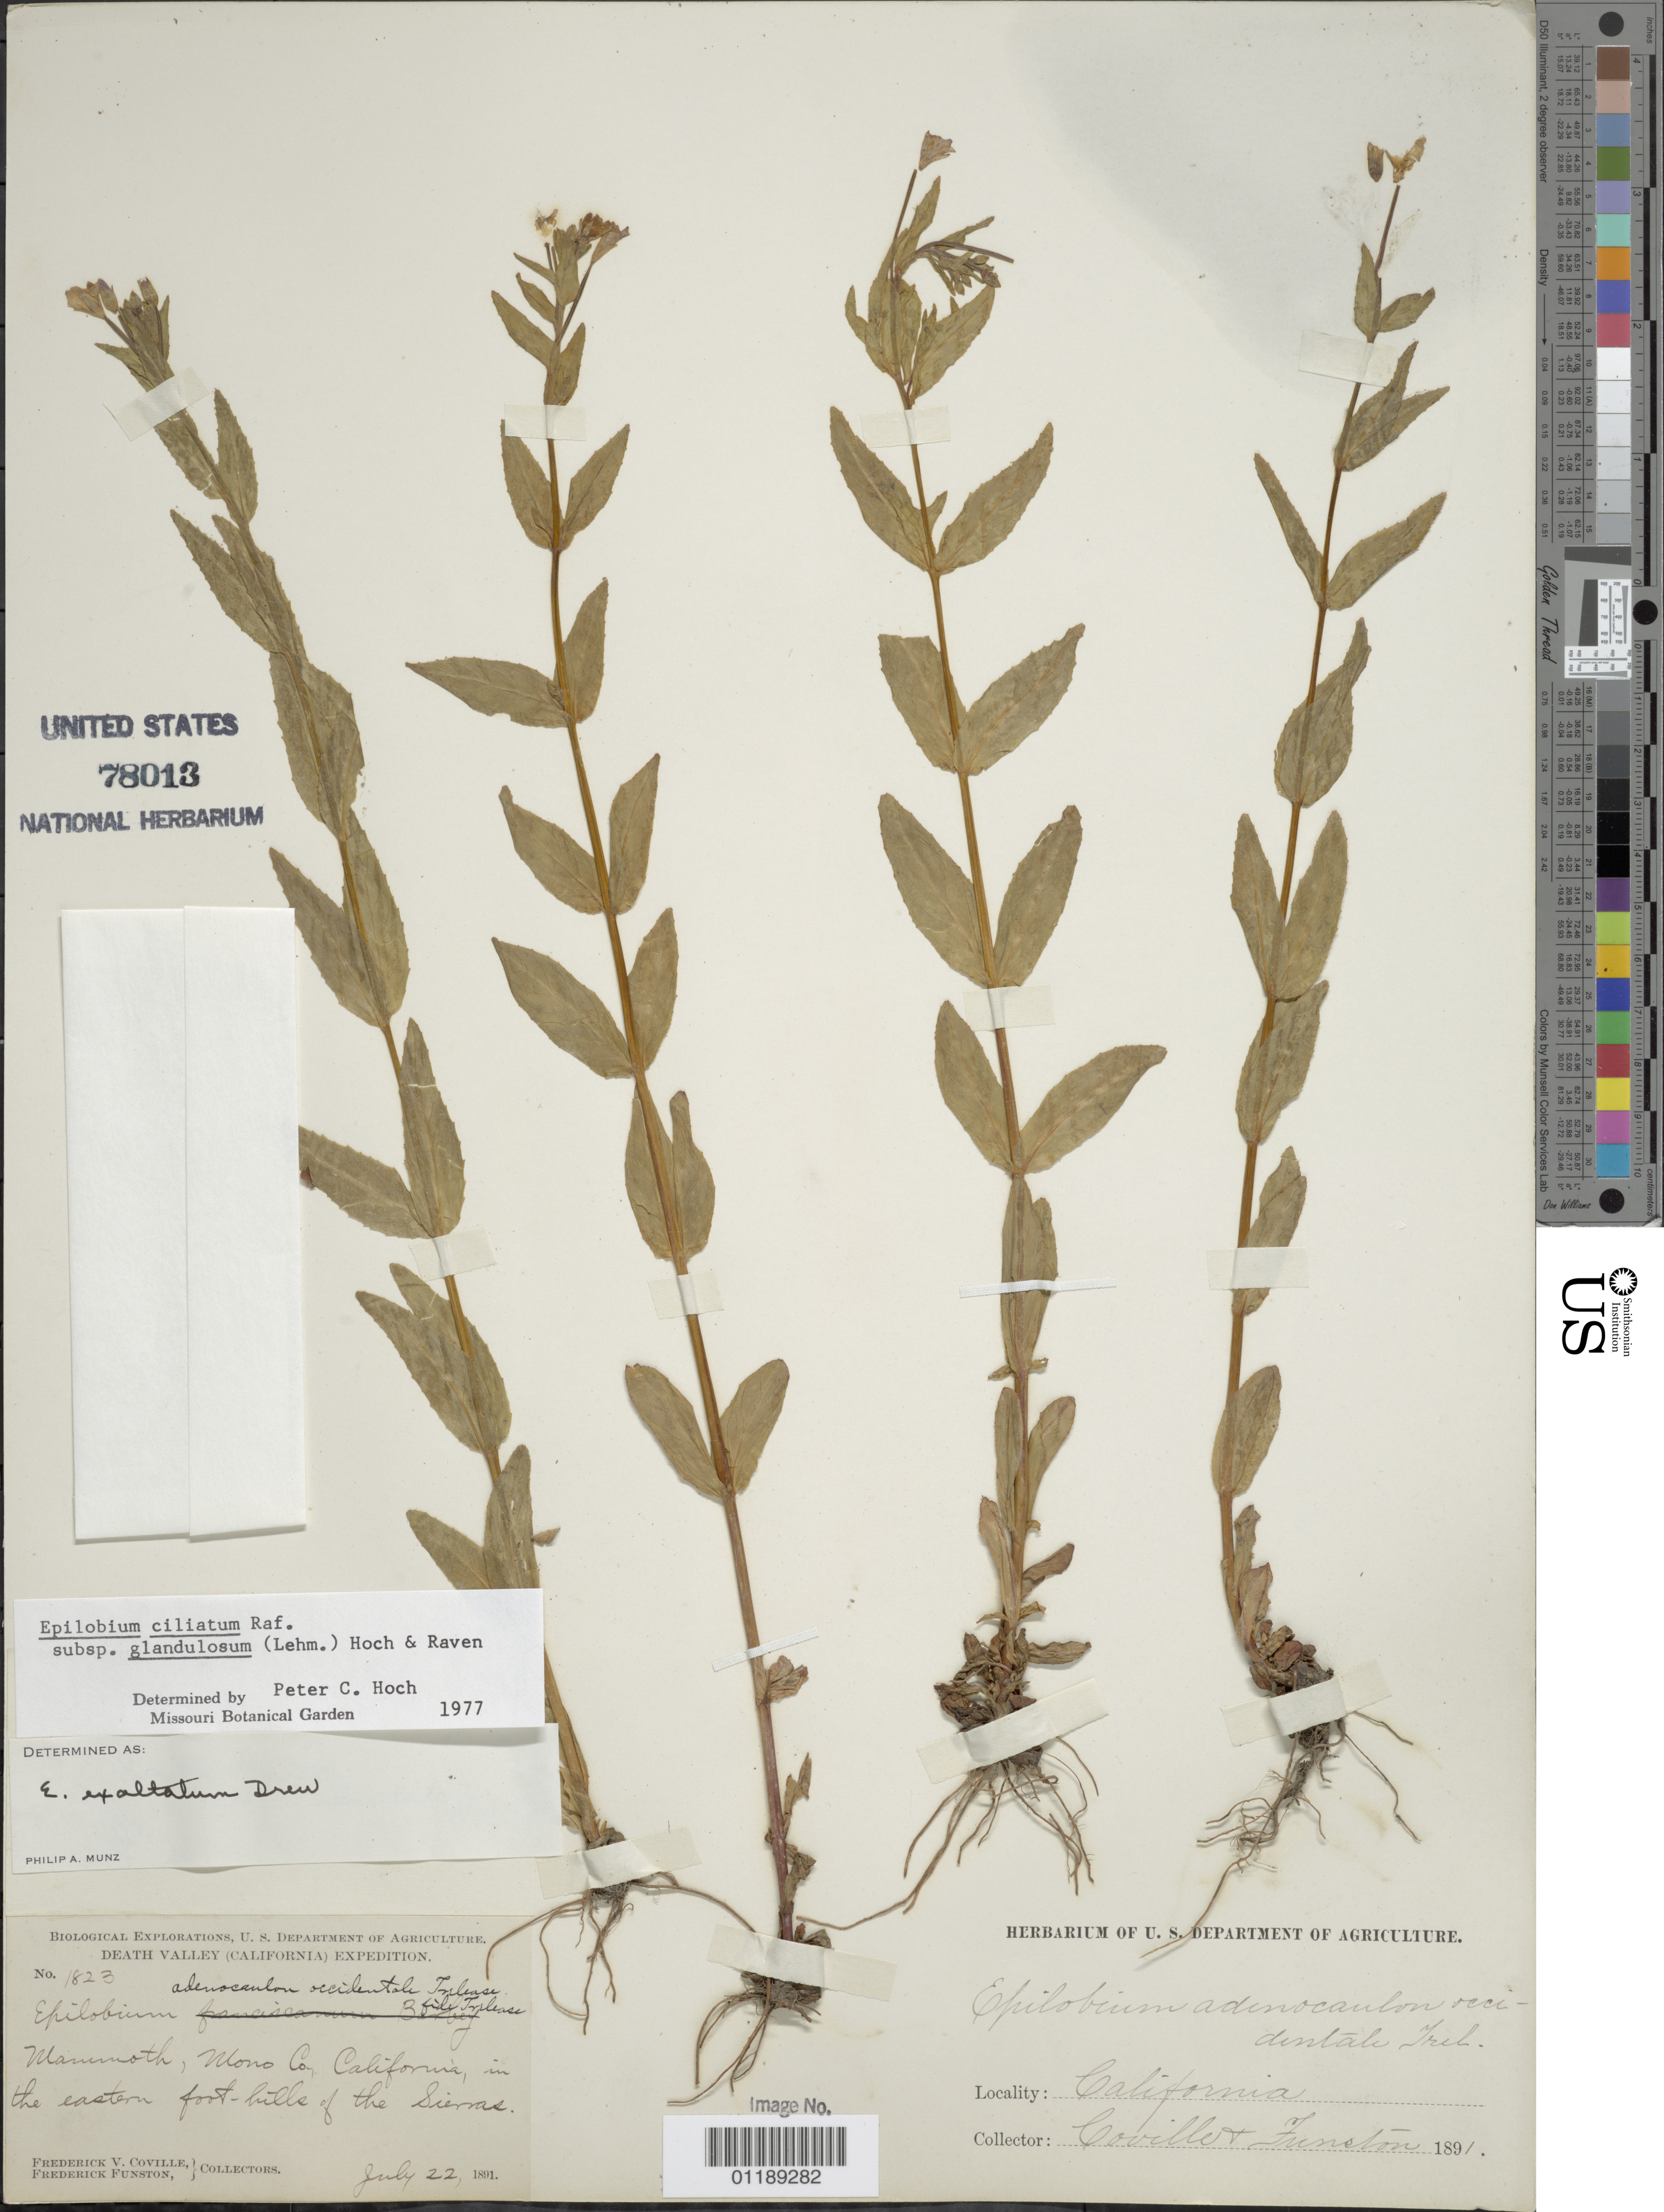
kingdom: Plantae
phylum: Tracheophyta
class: Magnoliopsida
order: Myrtales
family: Onagraceae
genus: Epilobium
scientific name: Epilobium ciliatum subsp. glandulosum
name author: (Lehm.) Hoch & P.H. Raven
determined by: Hoch, P. C.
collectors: F. V. Coville & F. Funston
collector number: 1823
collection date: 1891-07-22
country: United States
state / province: California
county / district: Mono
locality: Mammoth, in the eastern foothiils of the Sierras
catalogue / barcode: US 78013